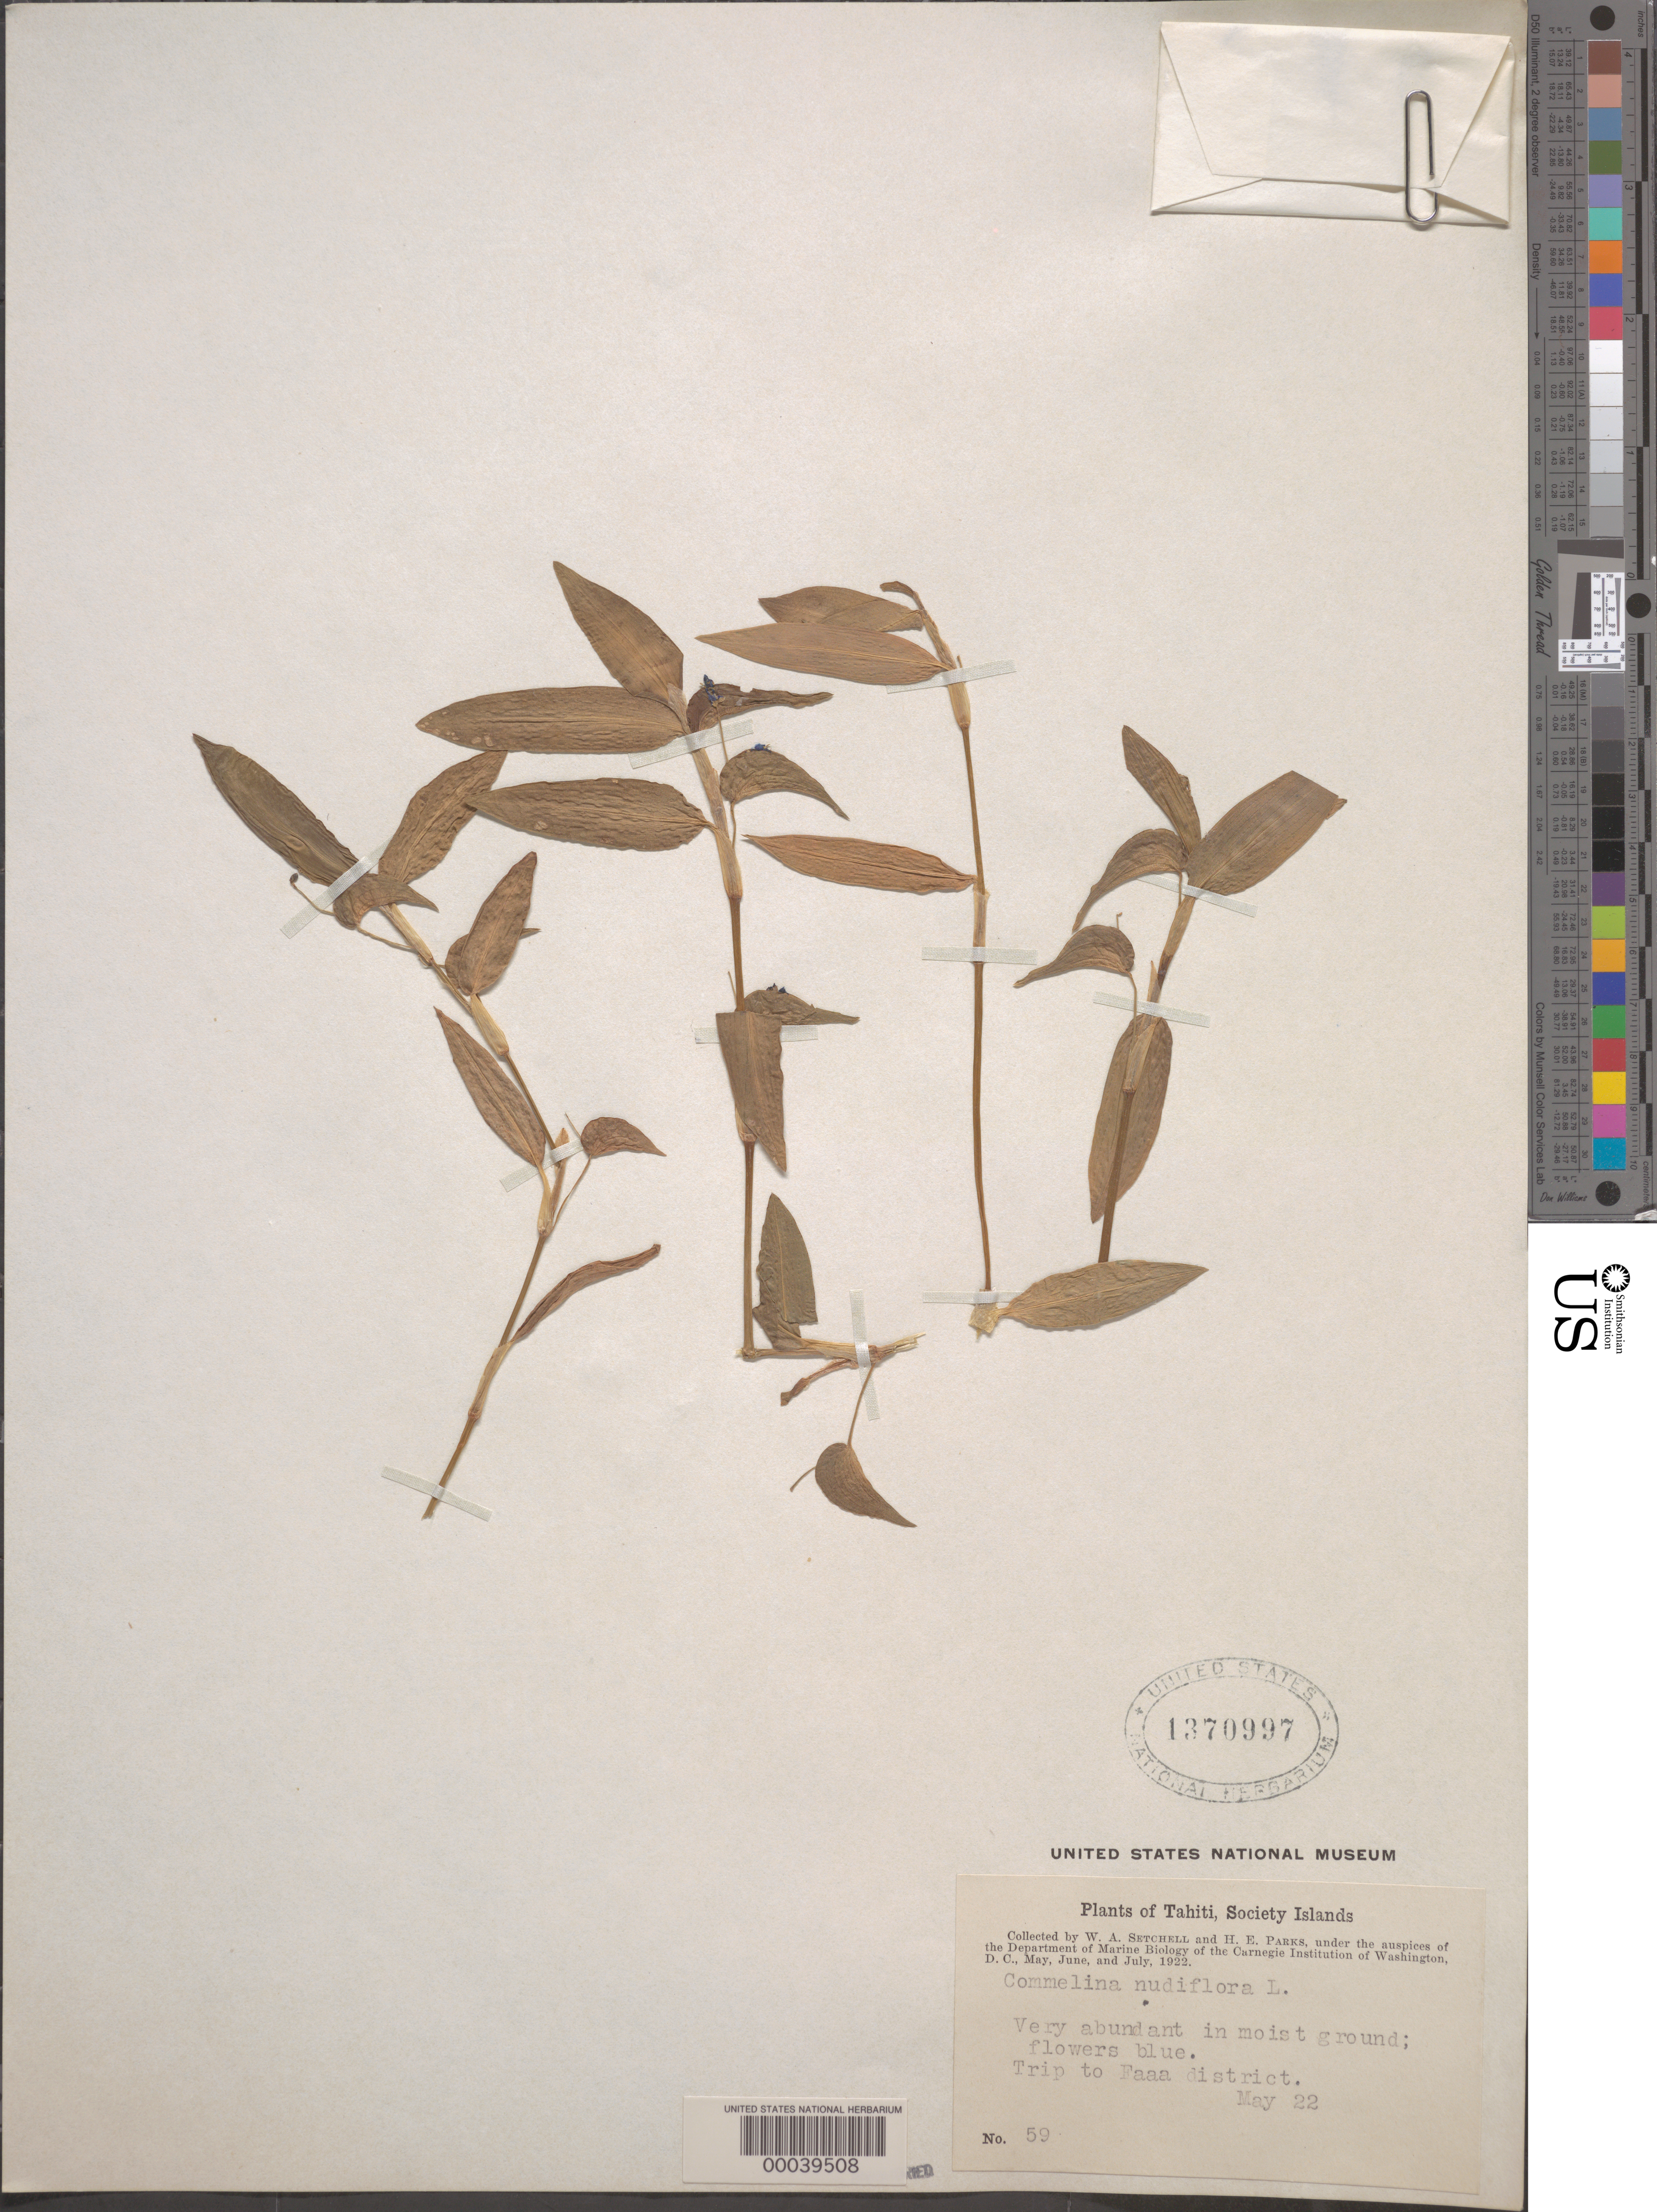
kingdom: Plantae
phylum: Tracheophyta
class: Liliopsida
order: Commelinales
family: Commelinaceae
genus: Commelina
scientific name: Commelina diffusa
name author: Burm. f.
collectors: W. Setchell & H. E. Parks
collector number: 59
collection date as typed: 22 May 1922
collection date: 1922-05-22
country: French Polynesia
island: Tahiti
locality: Faaa district [Society Is.]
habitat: Moist soil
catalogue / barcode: US 1370997